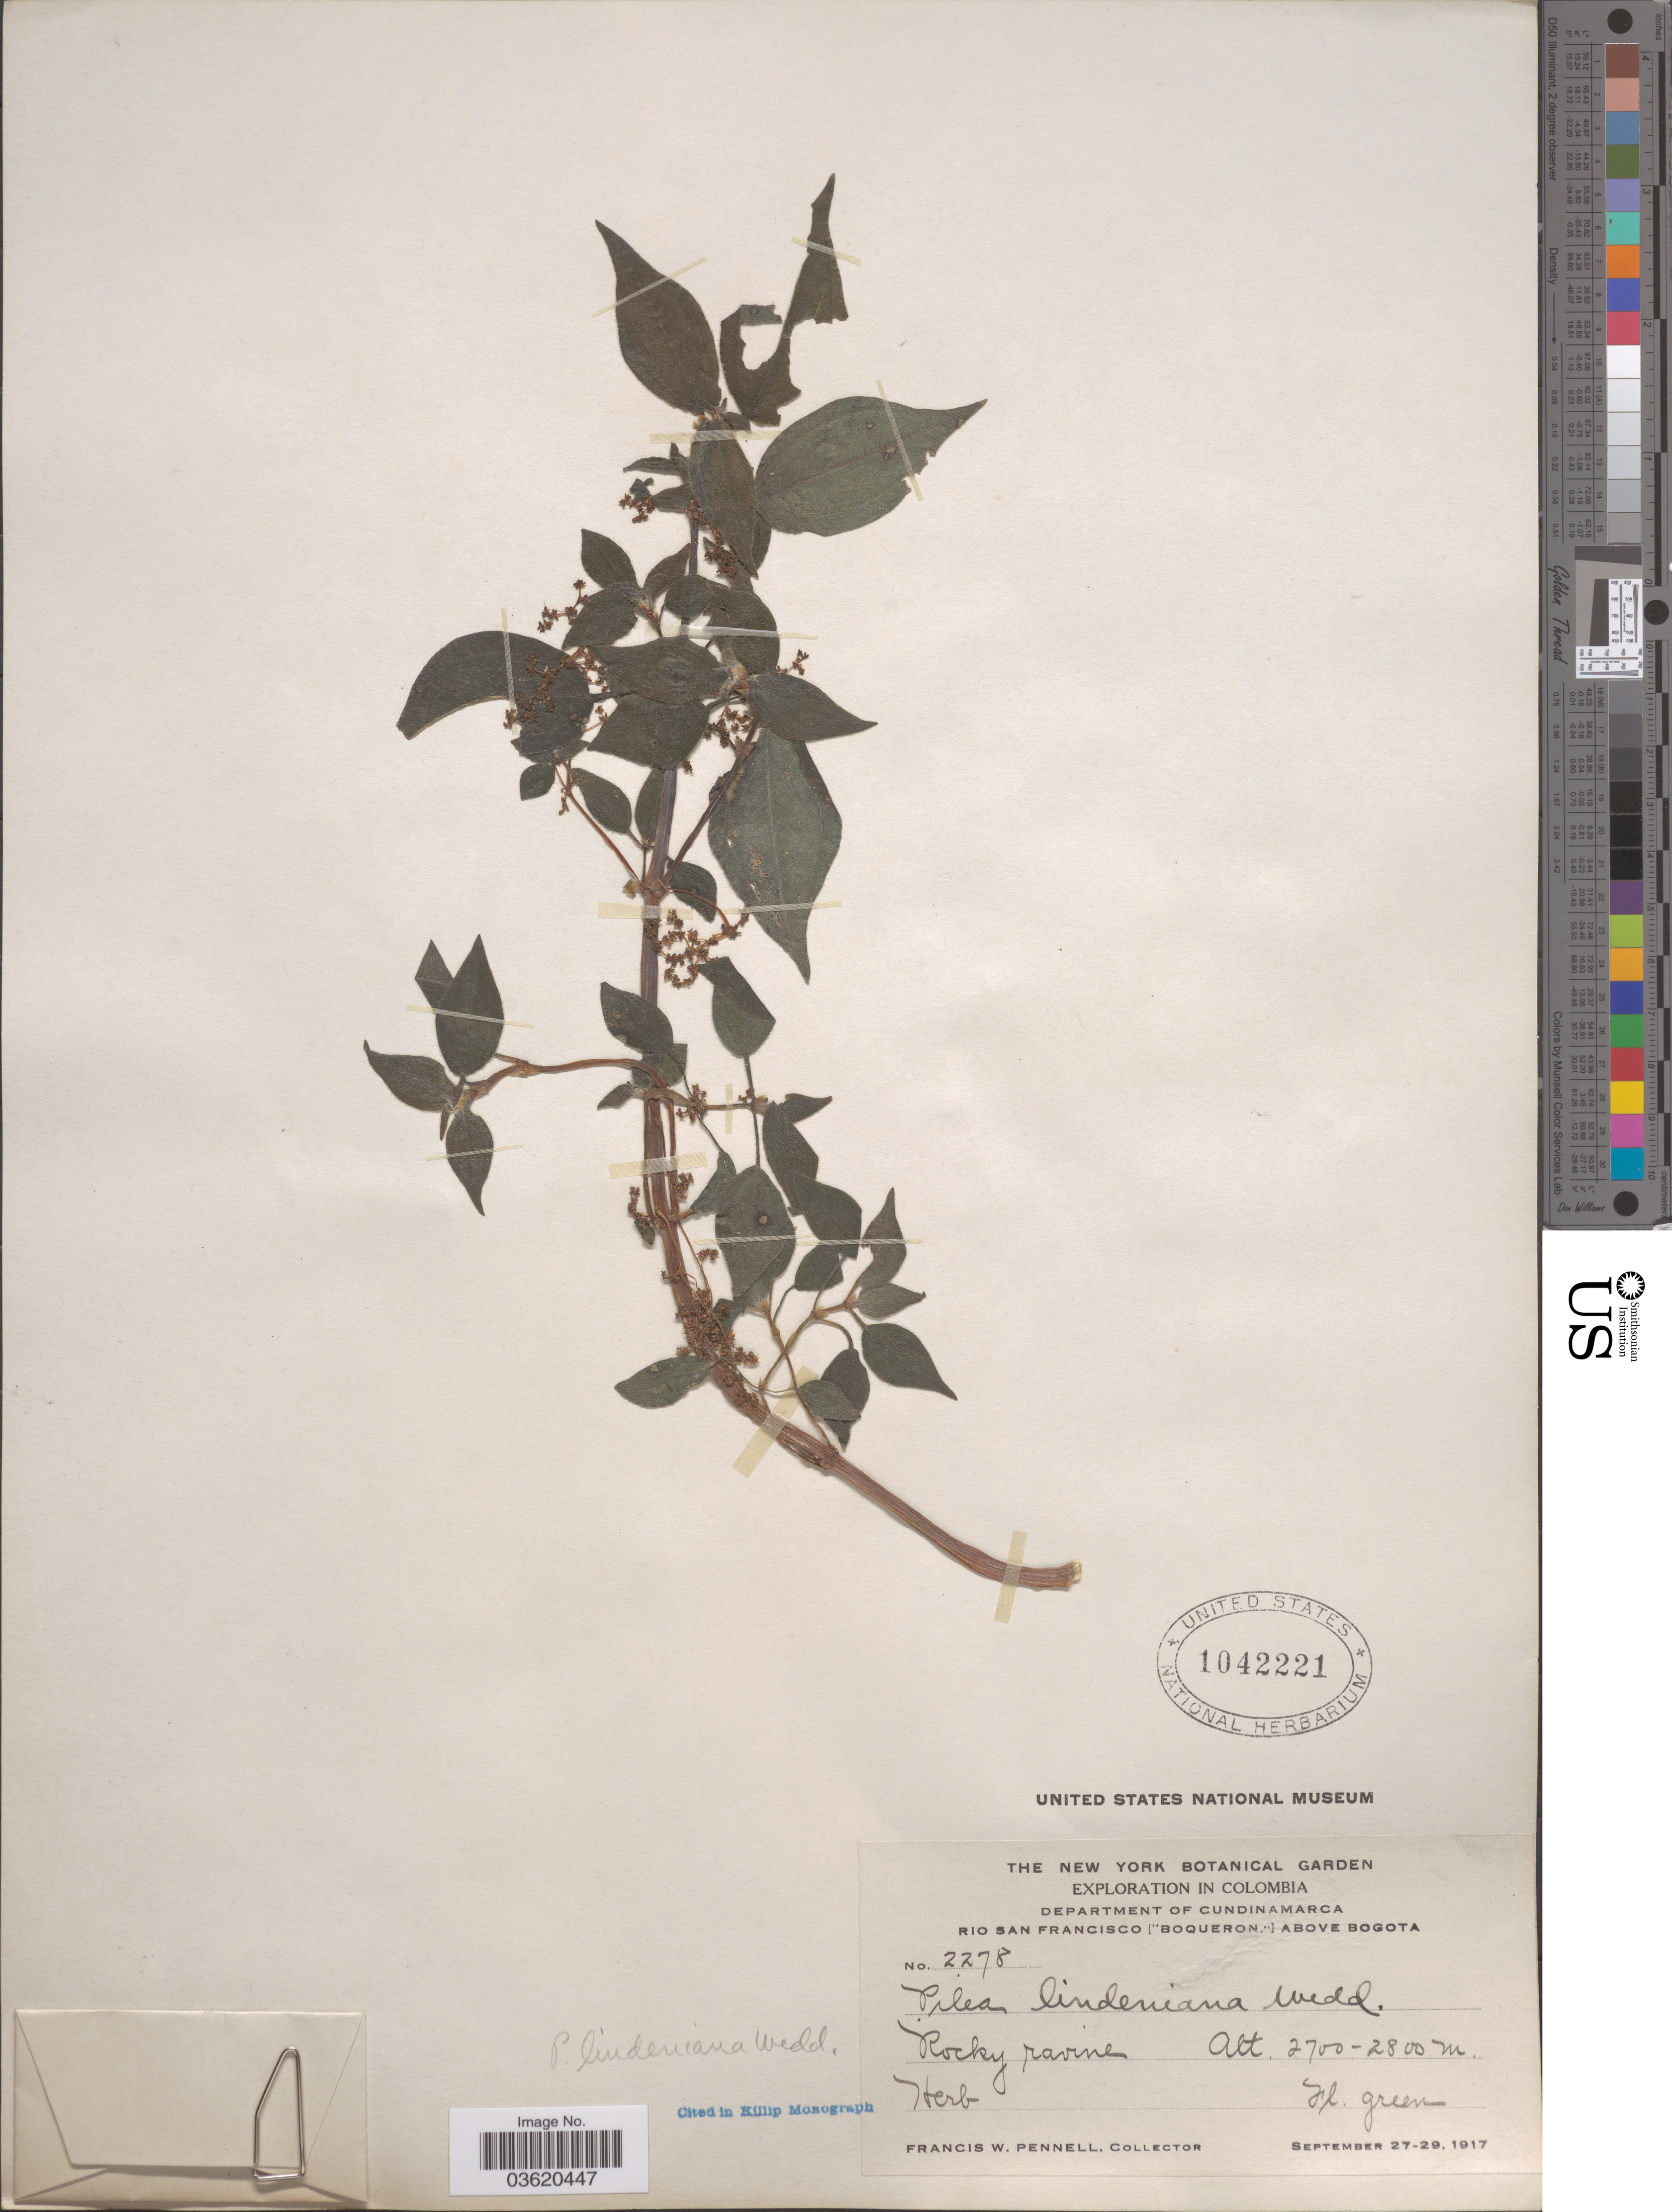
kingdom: Plantae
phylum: Tracheophyta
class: Magnoliopsida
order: Rosales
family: Urticaceae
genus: Pilea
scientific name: Pilea lindeniana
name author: Wedd.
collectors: F. W. Pennell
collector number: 2278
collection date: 1917-09-27/1917-09-29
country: Colombia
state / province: Cundinamarca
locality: Department of Cundinamarca. Rio San Francisco ["Boqueron,"] above Bogota.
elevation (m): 2700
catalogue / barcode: US 1042221